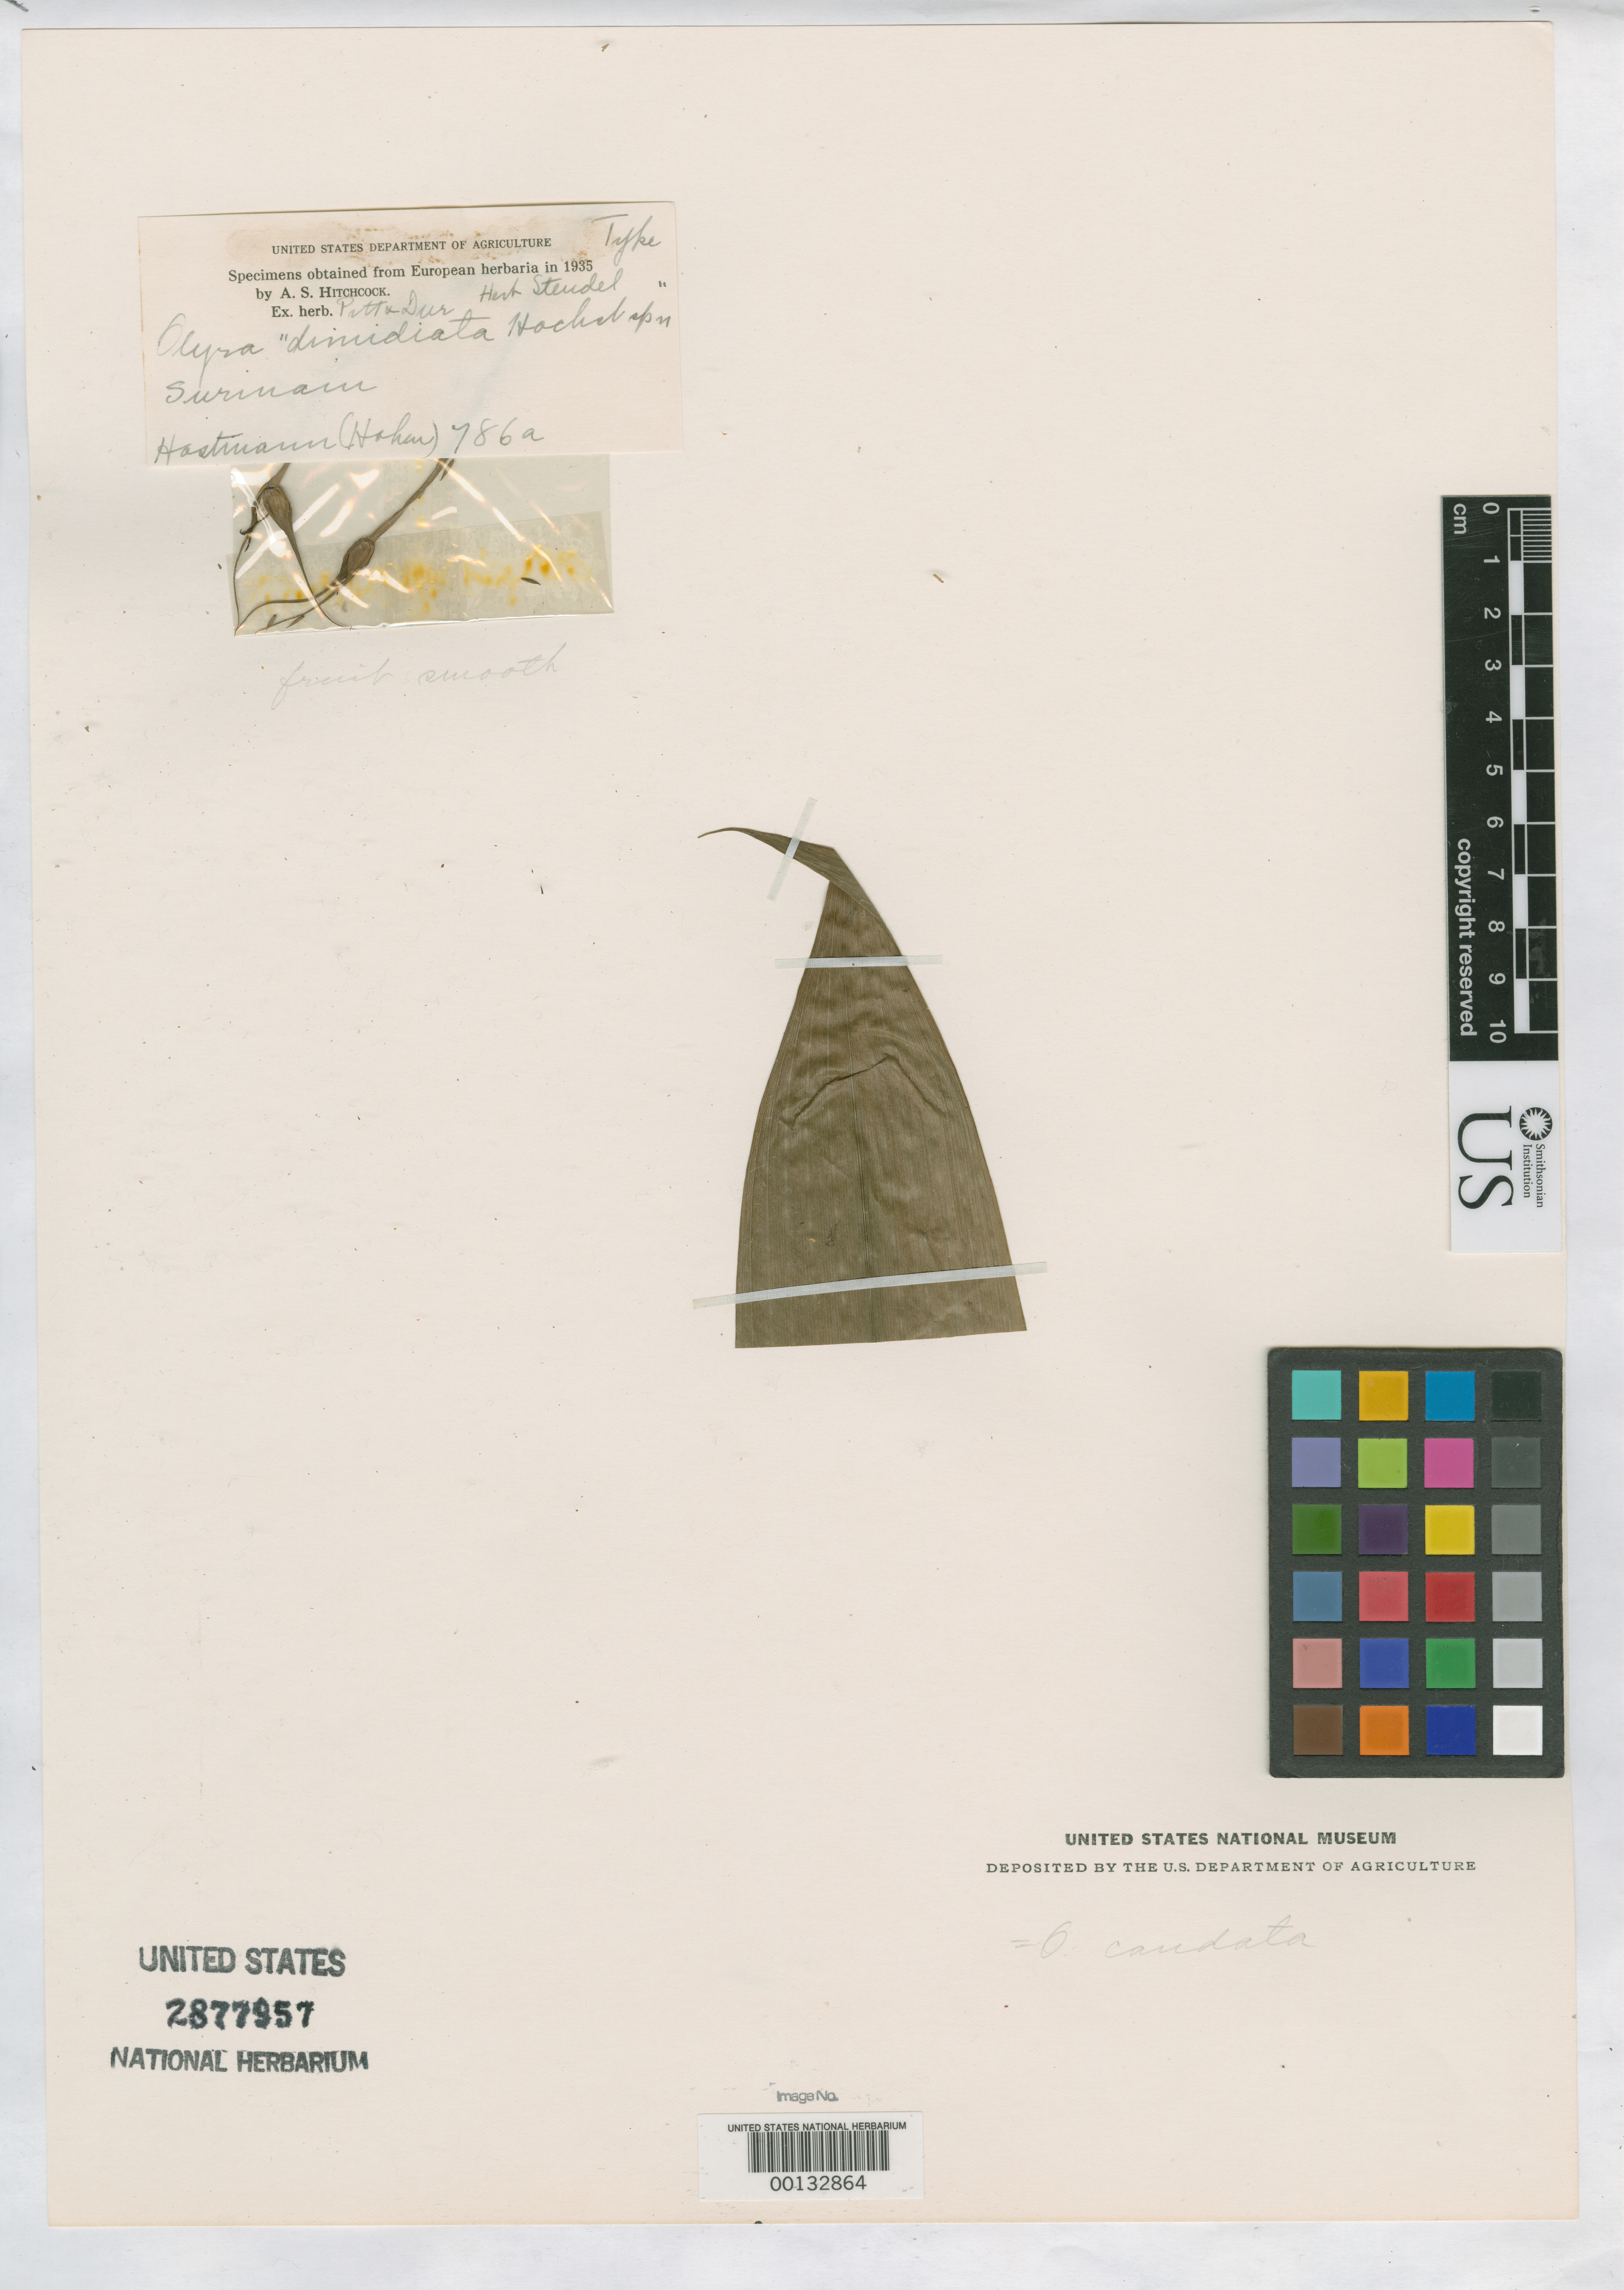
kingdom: Plantae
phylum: Tracheophyta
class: Liliopsida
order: Poales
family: Poaceae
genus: Olyra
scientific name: Olyra dimidiata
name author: Hochst. ex Steud.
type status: Type Fragment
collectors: ex herb. Hostmann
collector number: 786a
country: Suriname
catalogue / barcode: US 2877957